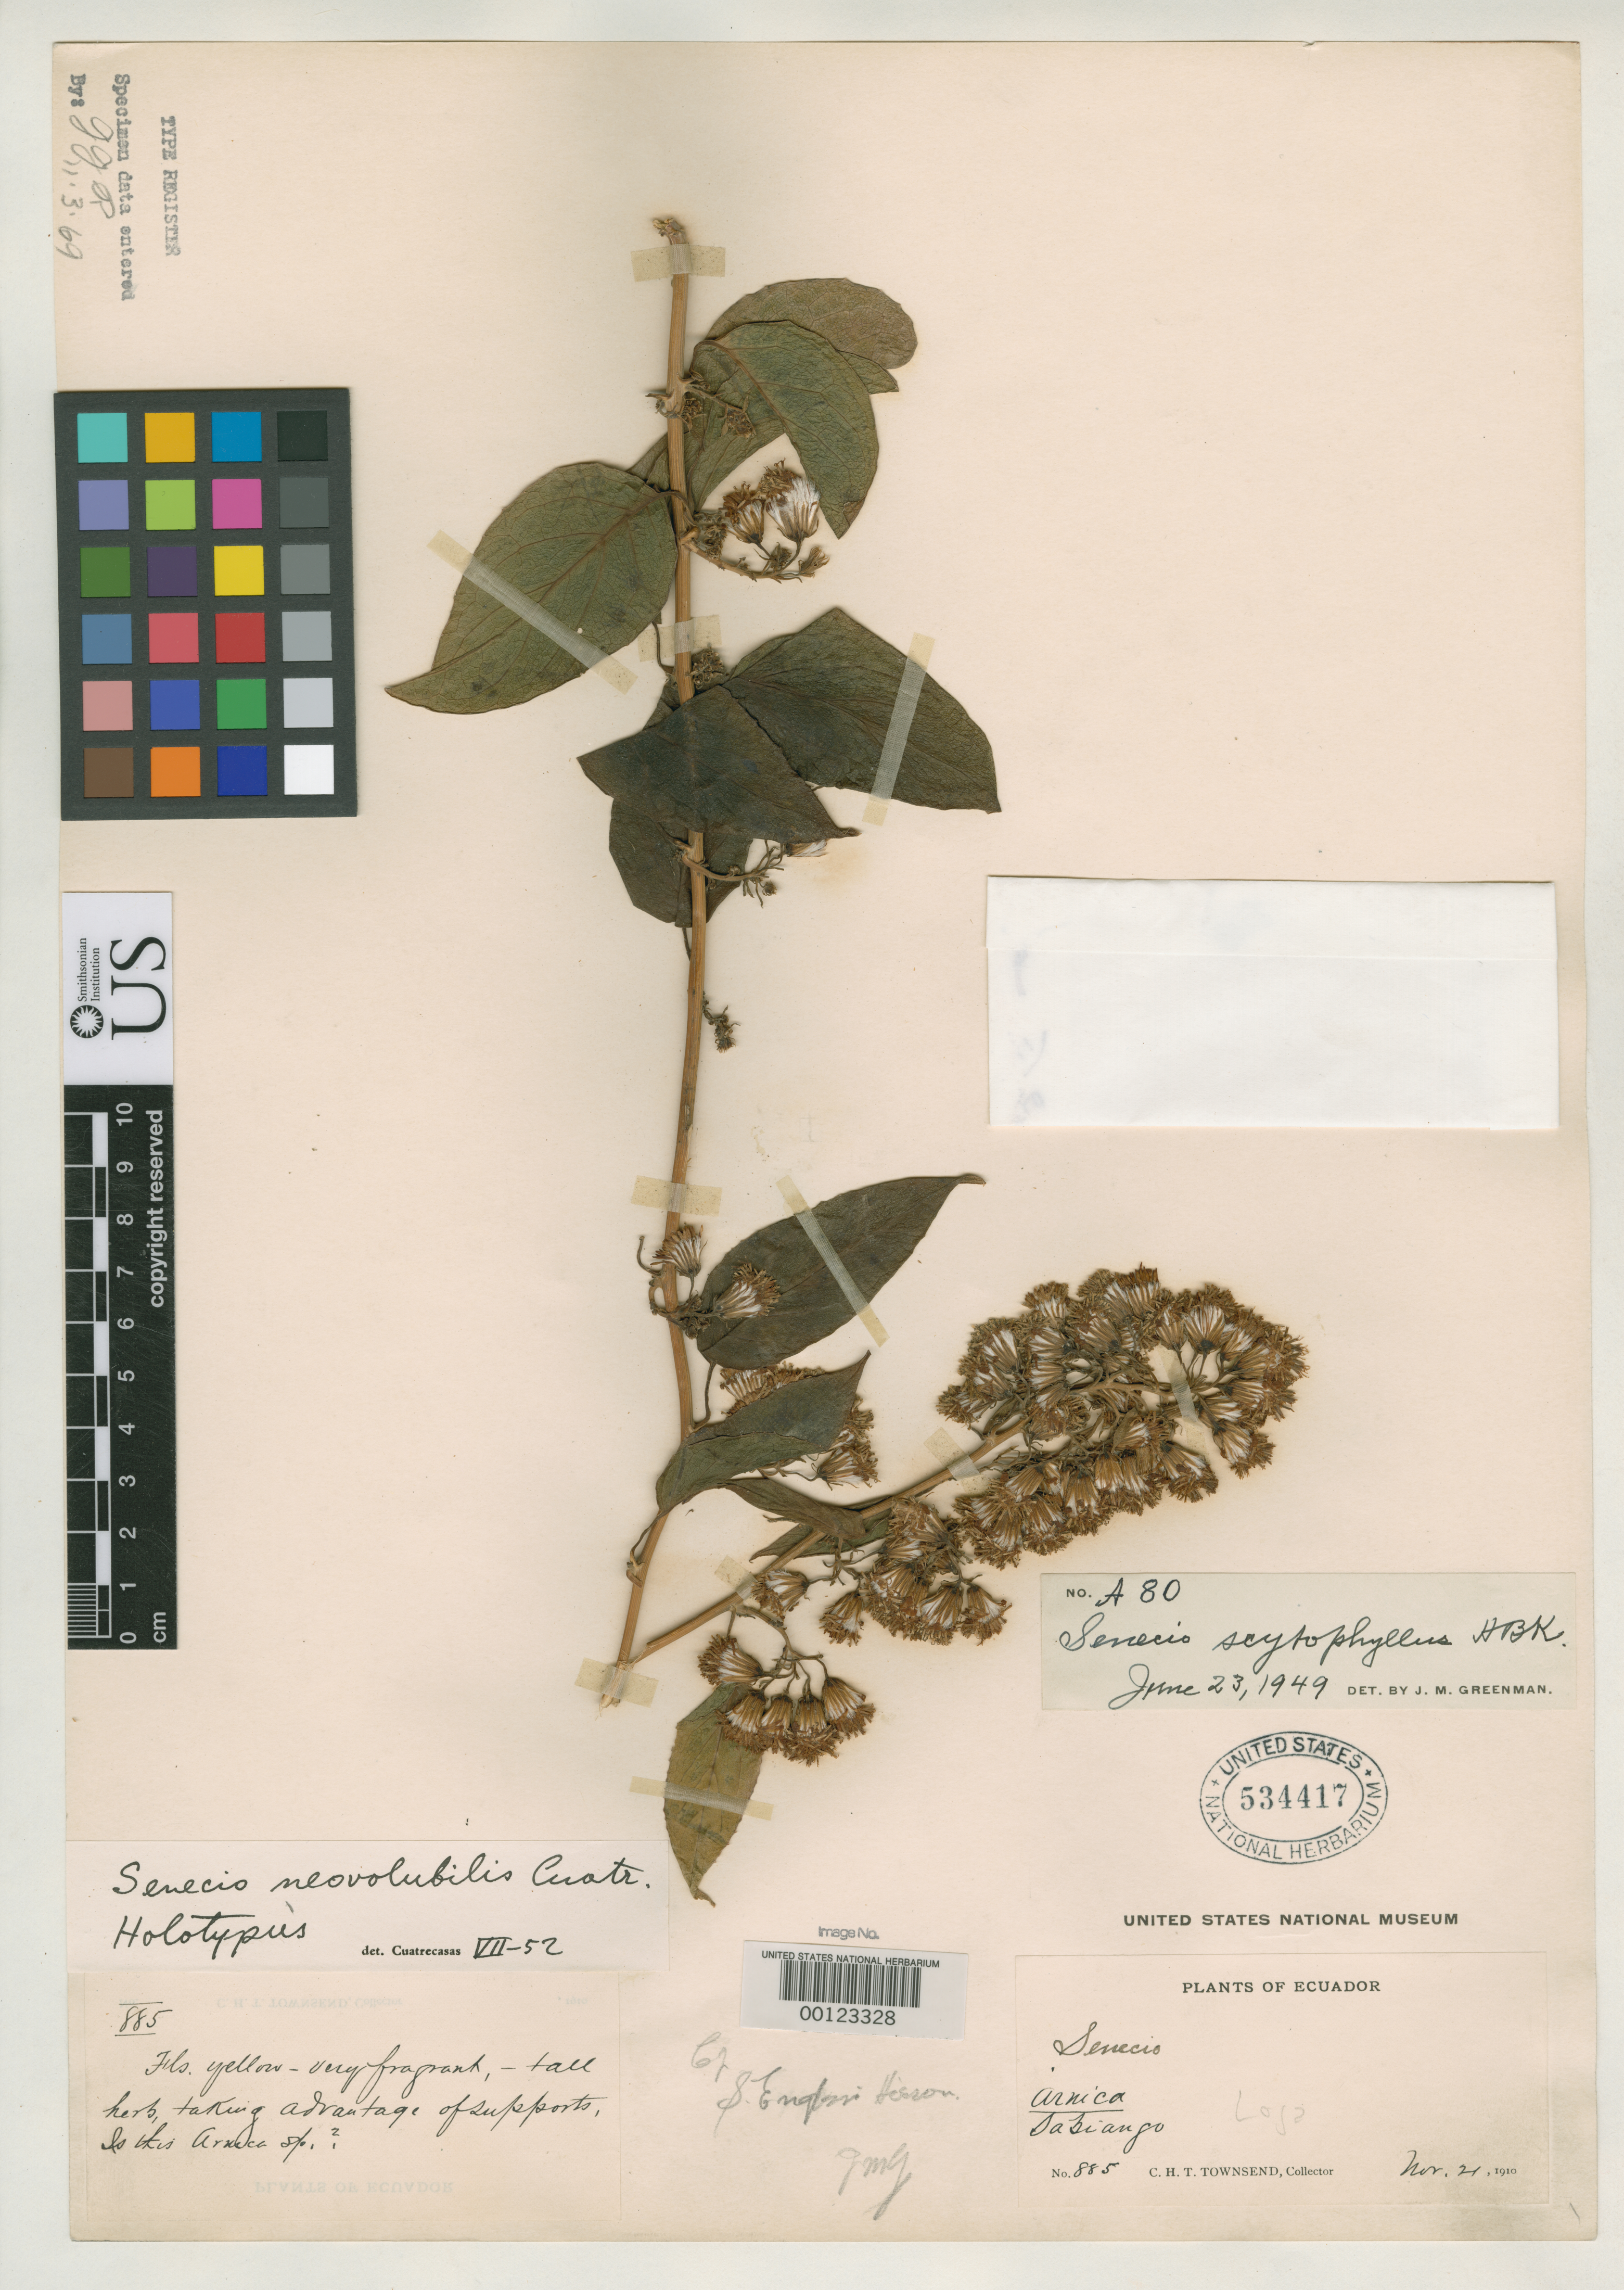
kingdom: Plantae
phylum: Tracheophyta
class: Magnoliopsida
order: Asterales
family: Asteraceae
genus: Senecio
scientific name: Senecio neovolubilis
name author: Cuatrec.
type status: Holotype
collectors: C. H. T. Townsend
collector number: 885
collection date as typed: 21 Nov 1910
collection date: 1910-11-21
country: Ecuador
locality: Sabiango.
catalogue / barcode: US 534417